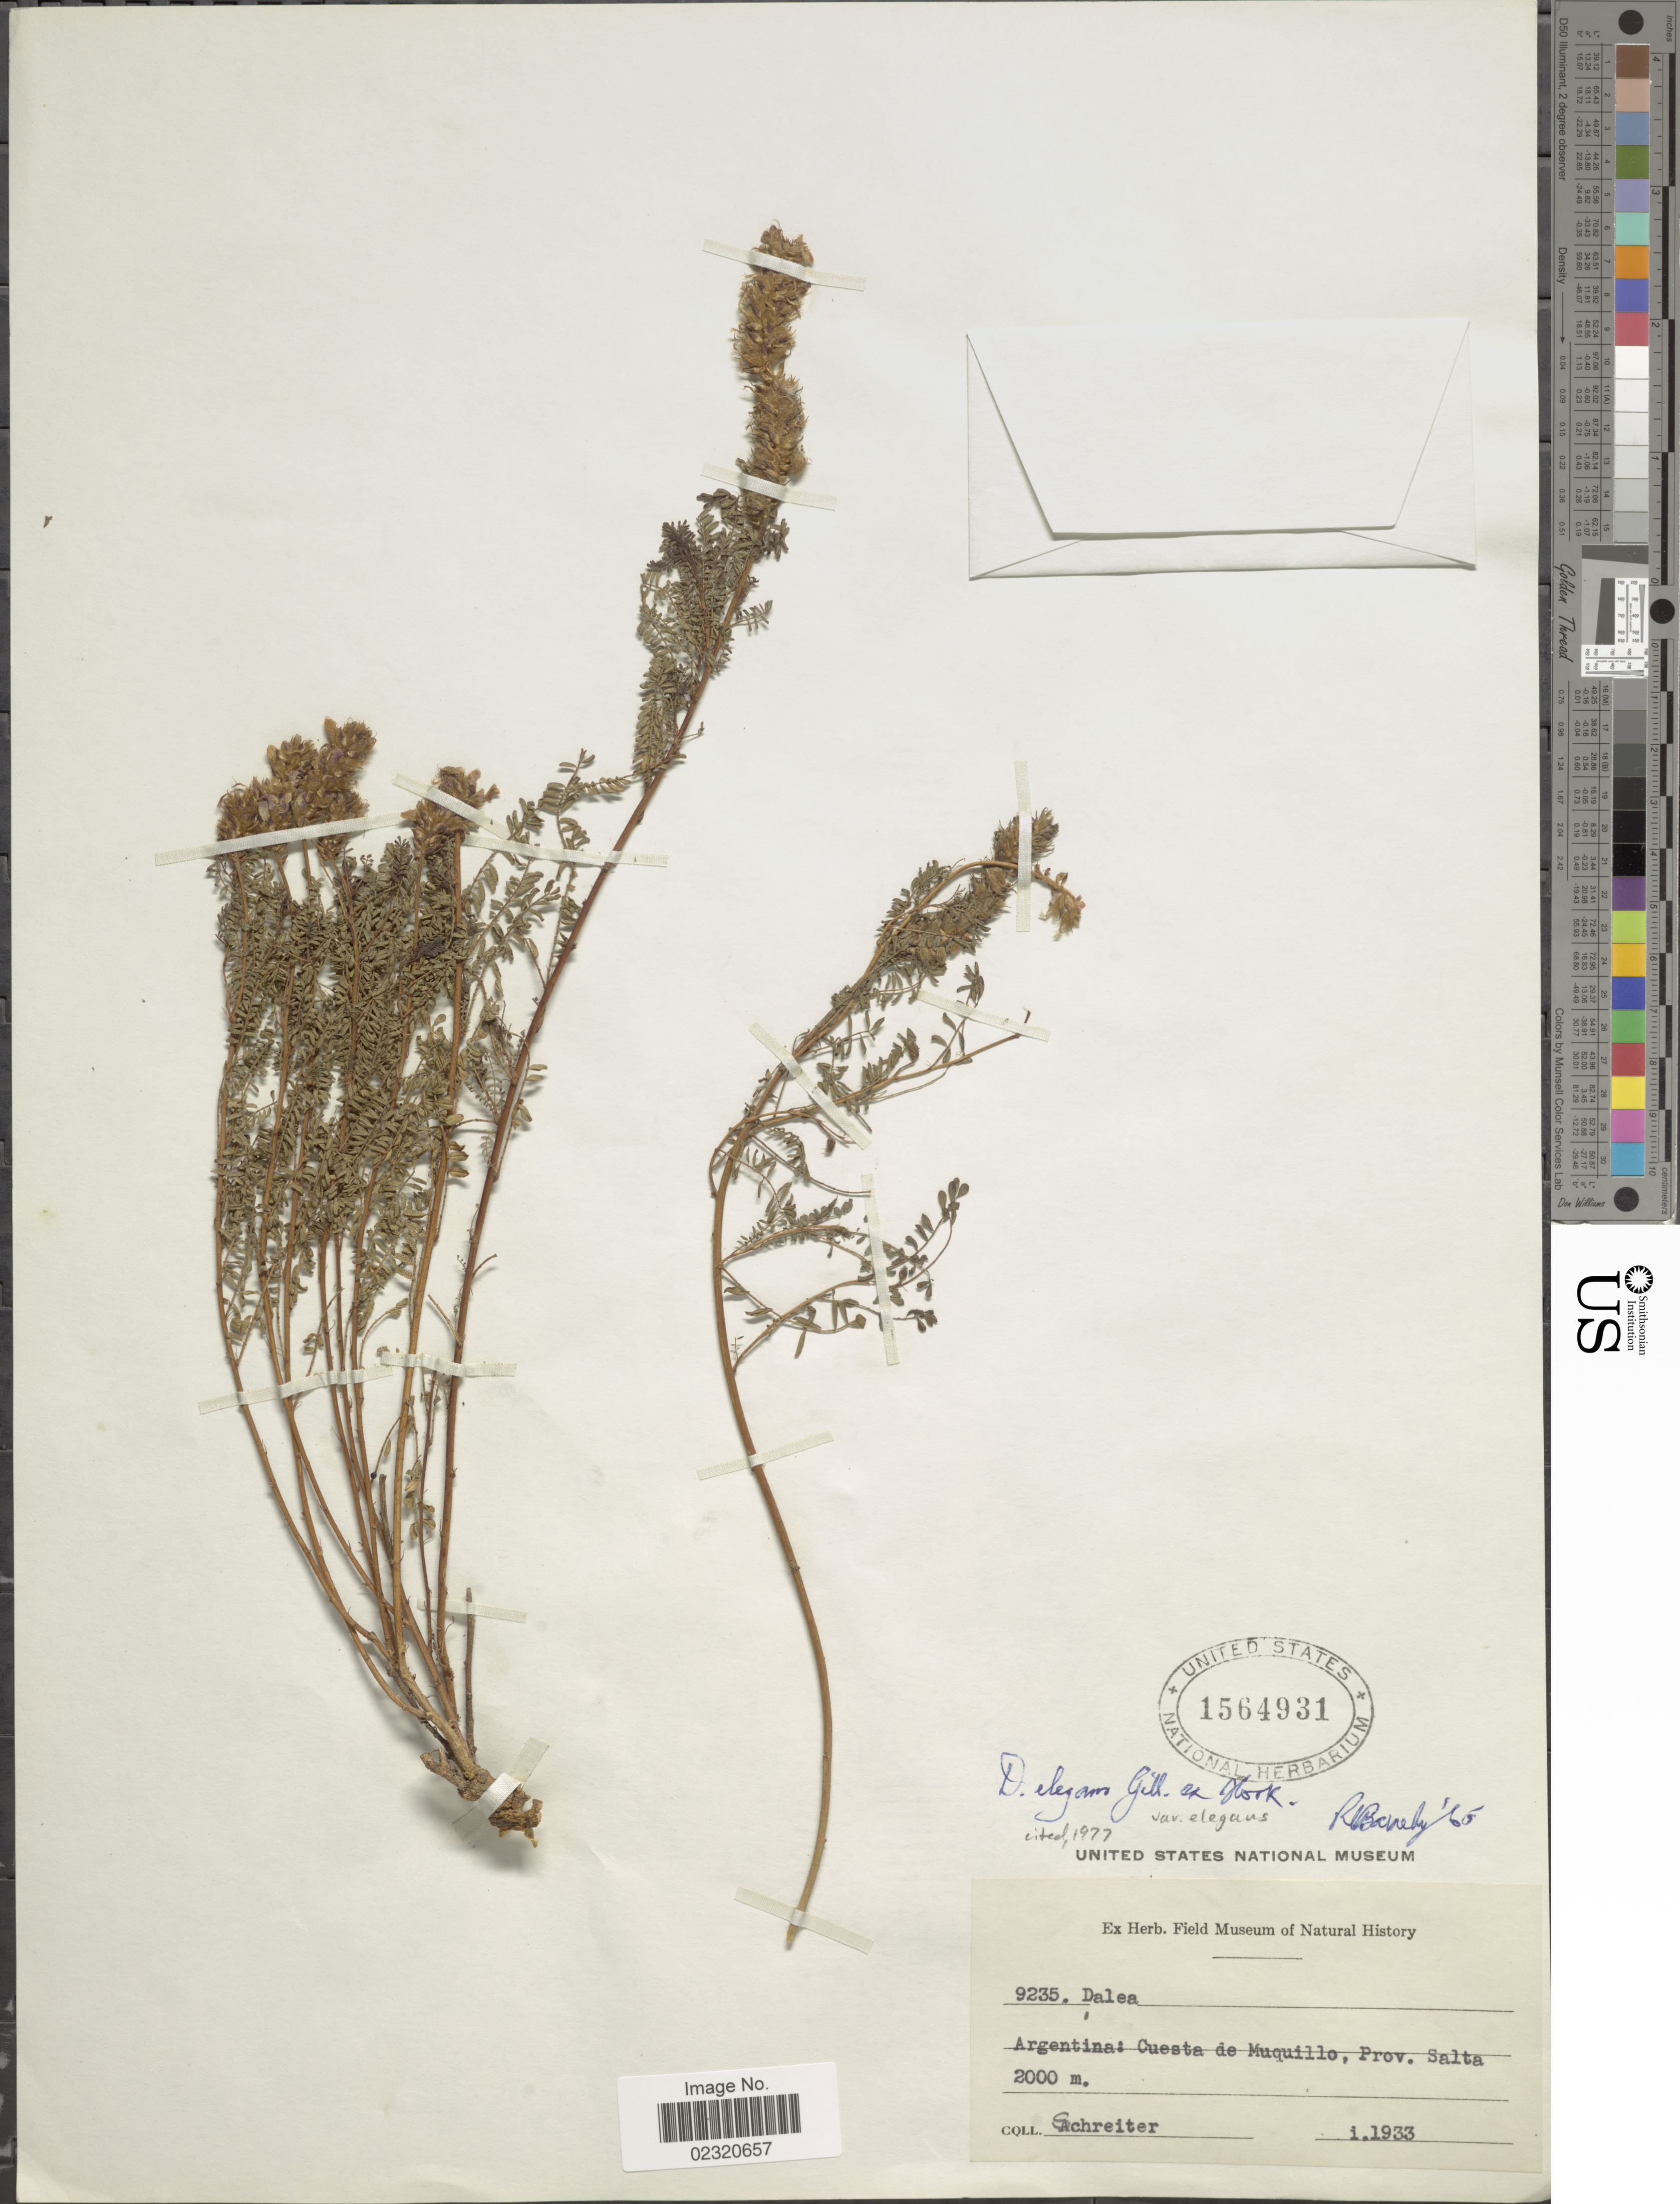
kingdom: Plantae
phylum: Tracheophyta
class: Magnoliopsida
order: Fabales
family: Fabaceae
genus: Dalea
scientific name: Dalea elegans var. elegans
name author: Hook. & Arn.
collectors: -. Schreiter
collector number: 9235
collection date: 1933-01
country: Argentina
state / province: Salta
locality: Cuesta de Muquillo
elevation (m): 2000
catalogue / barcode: US 1564931